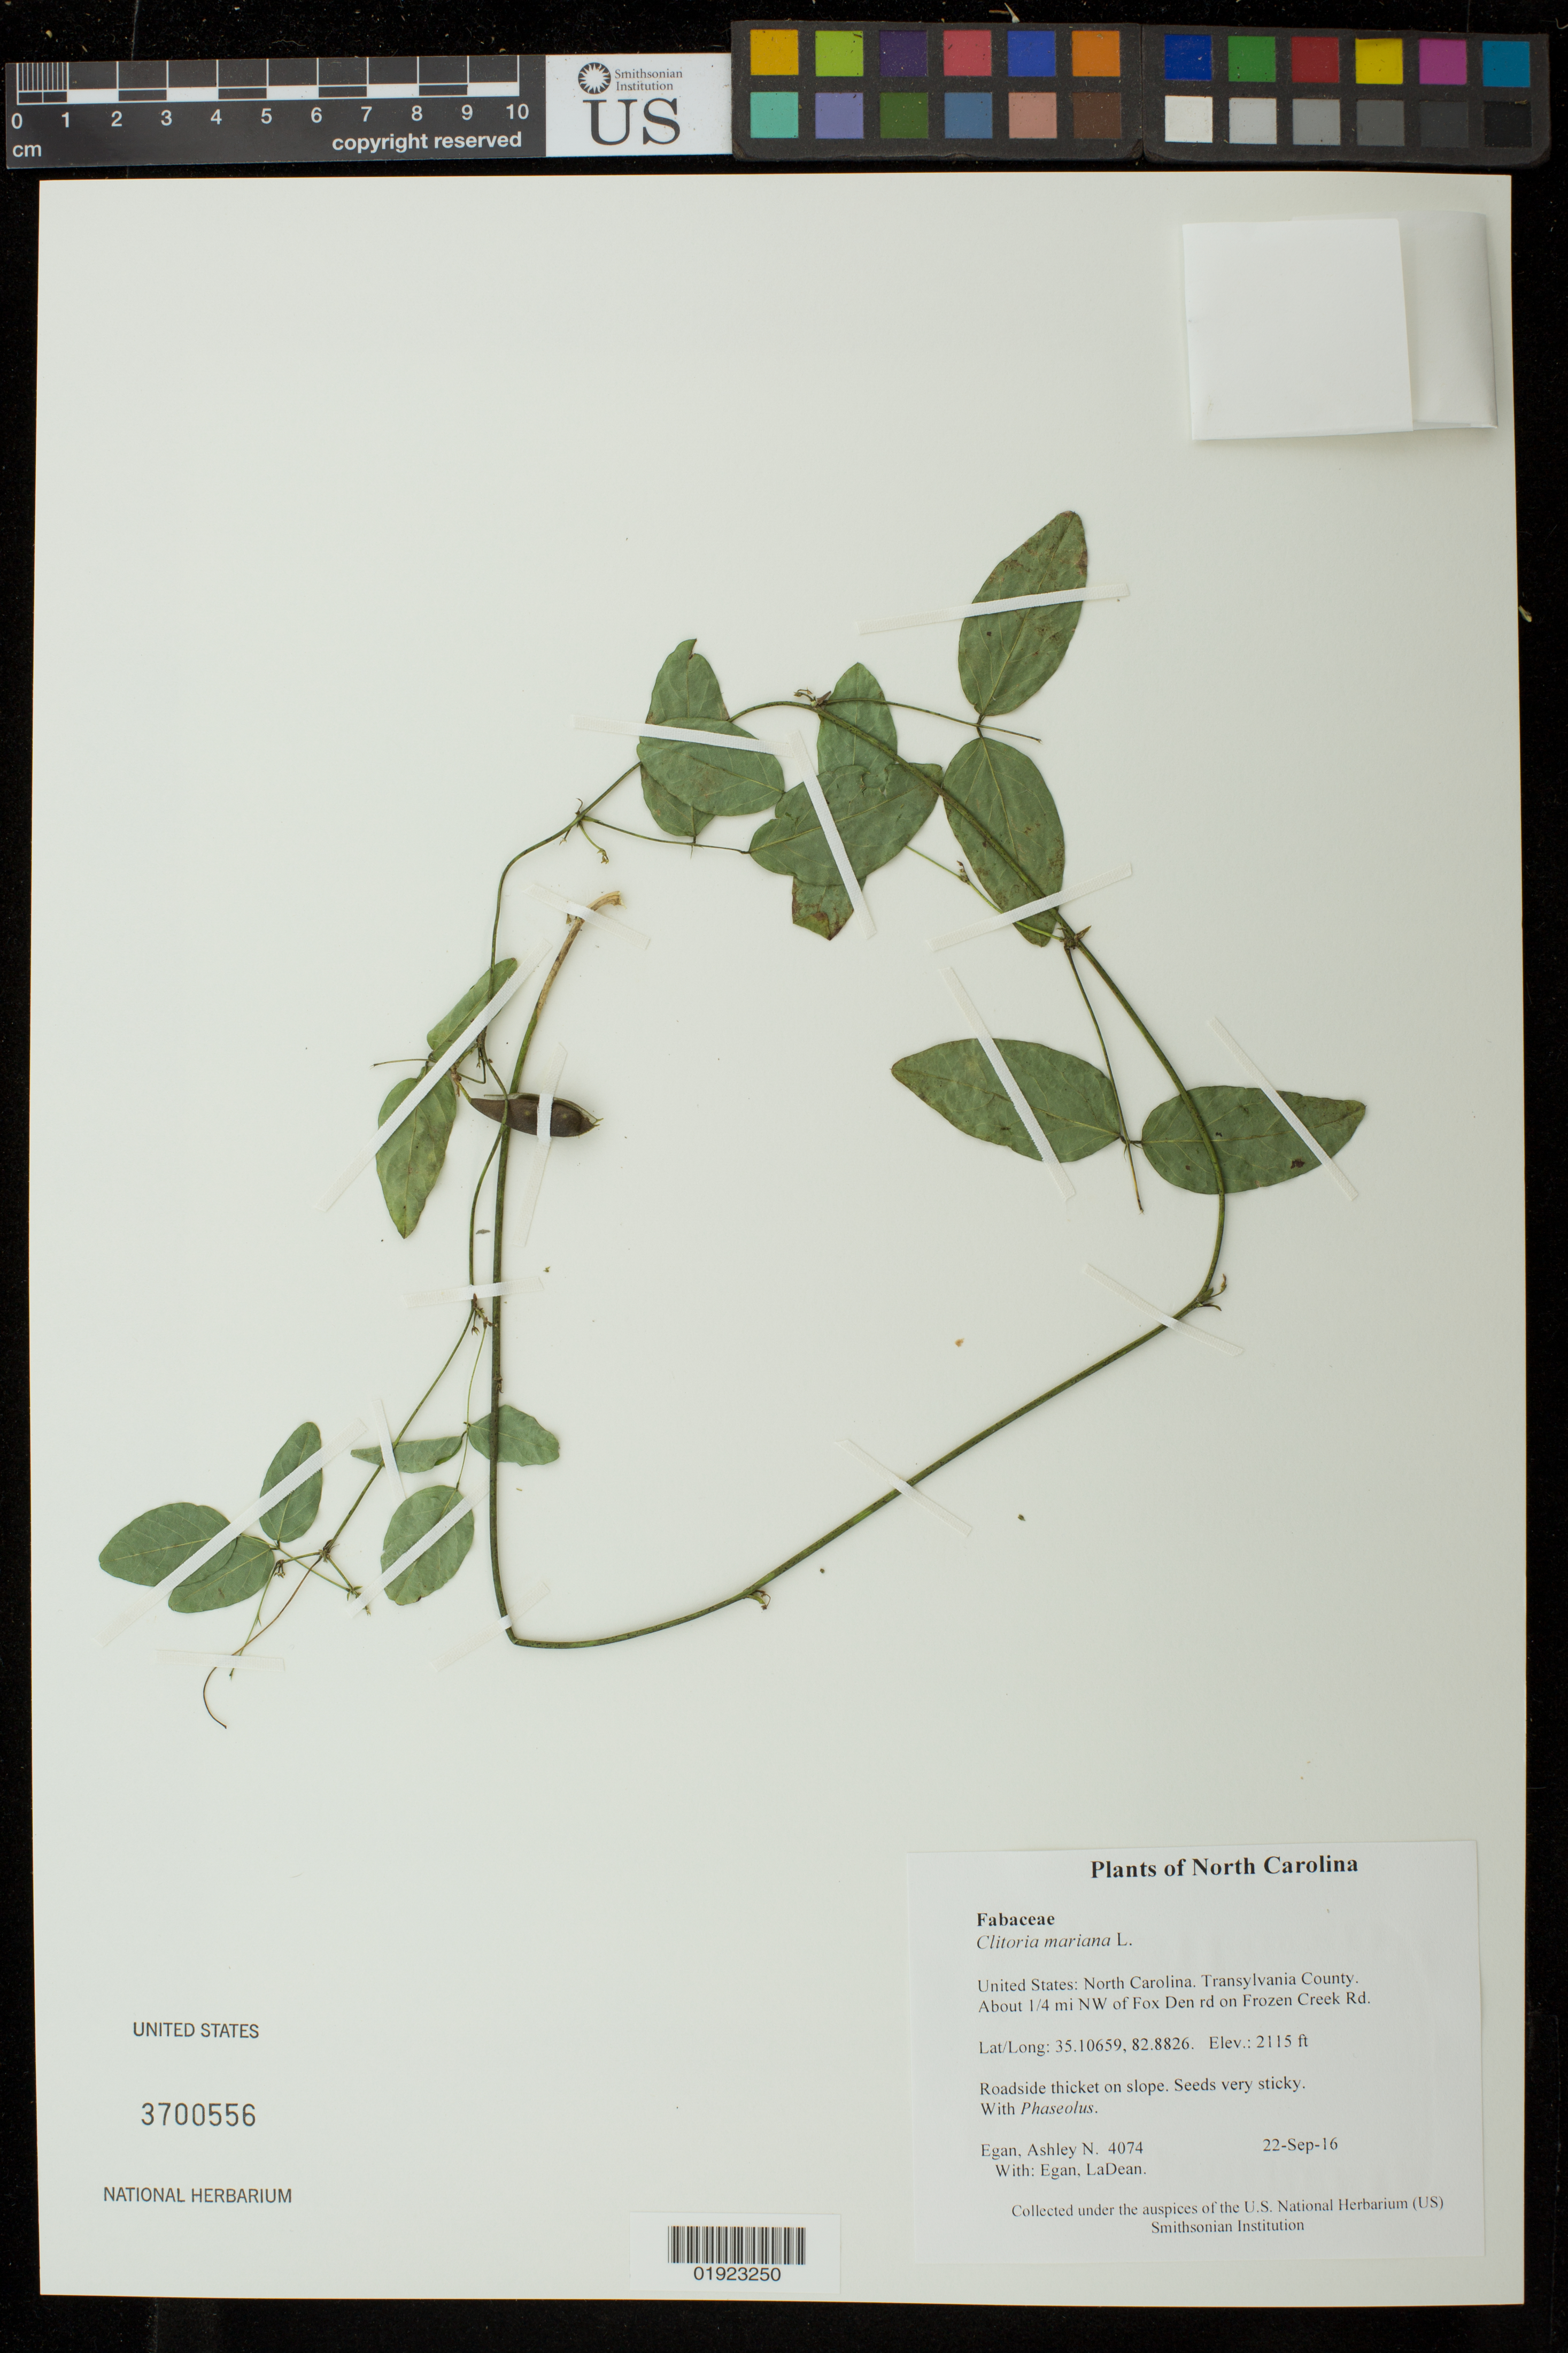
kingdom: Plantae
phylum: Tracheophyta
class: Magnoliopsida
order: Fabales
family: Fabaceae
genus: Clitoria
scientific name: Clitoria mariana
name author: L.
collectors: A. N. Egan & L. Egan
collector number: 4074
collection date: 2016-09-22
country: United States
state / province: North Carolina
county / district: Transylvania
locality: About 1/4 mi NW of Fox Den rd on Frozen Creek Rd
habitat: Roadside thicket on slope.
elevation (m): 645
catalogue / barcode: US 3700556